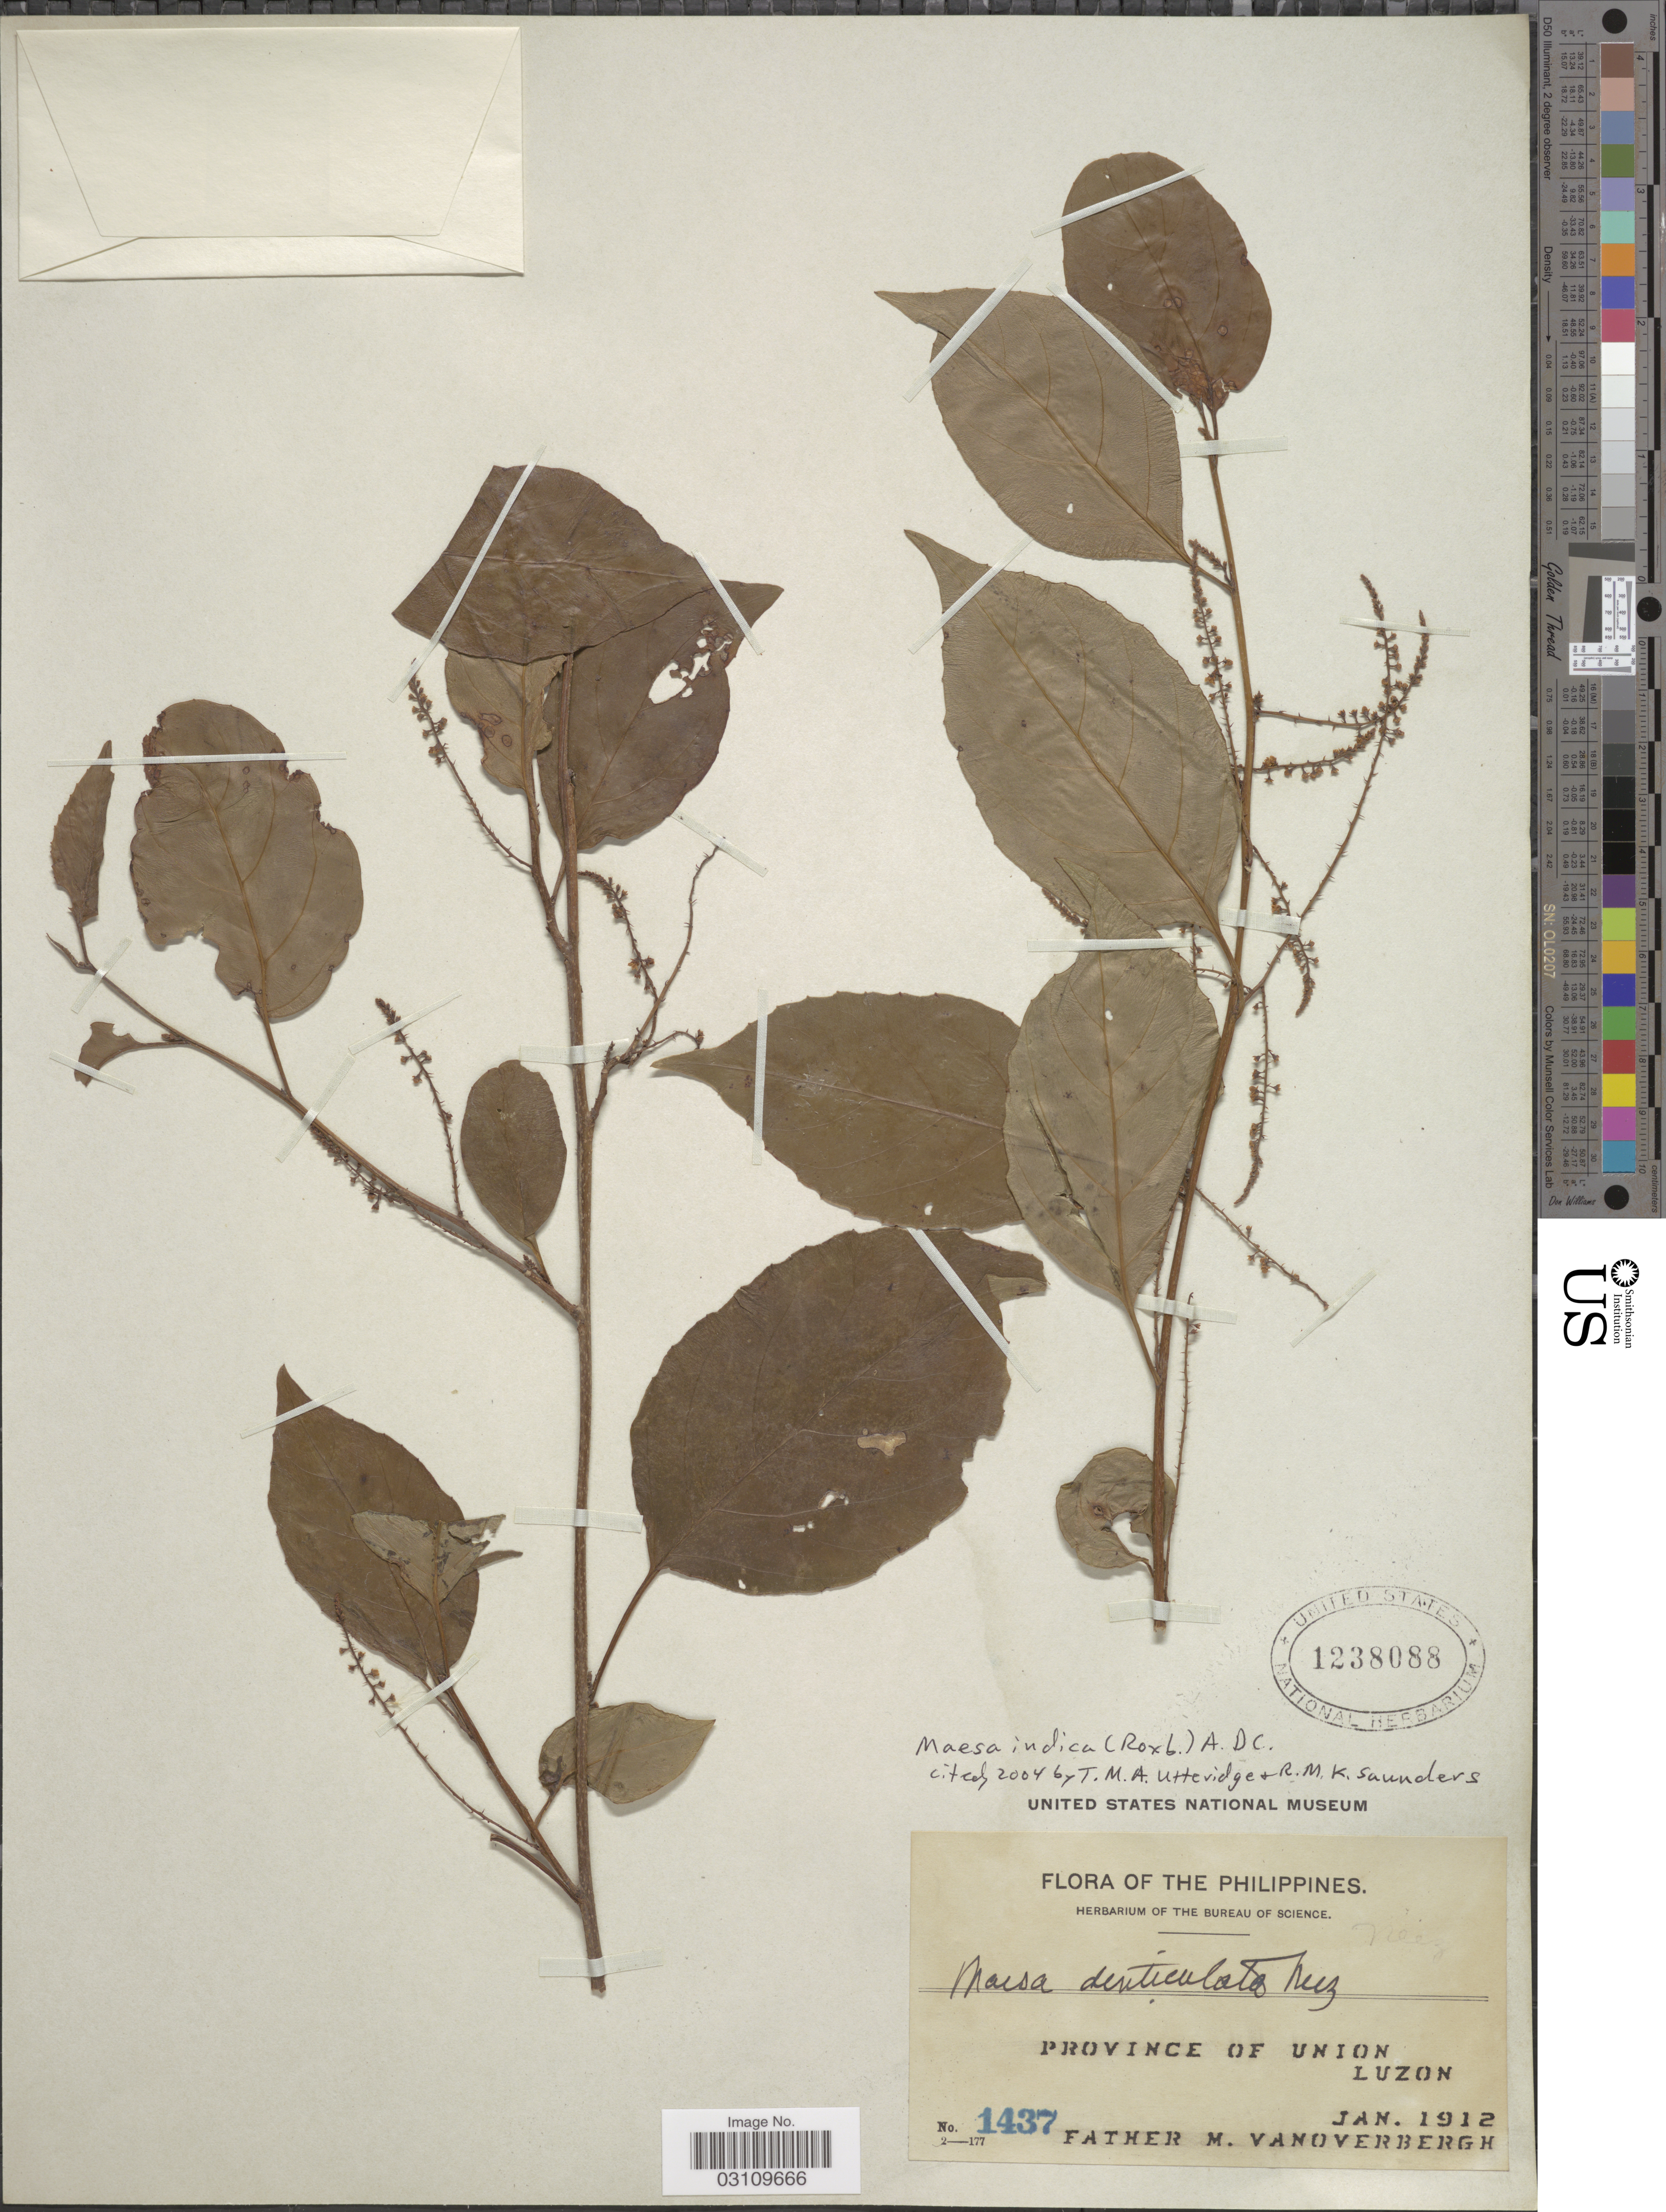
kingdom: Plantae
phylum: Tracheophyta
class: Magnoliopsida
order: Ericales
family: Primulaceae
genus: Maesa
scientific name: Maesa indica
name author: (Roxb.) A. DC.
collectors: M. Vanoverbergh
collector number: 1437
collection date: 1912-01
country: Philippines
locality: Province of Union, Luzon.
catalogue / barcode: US 1238088